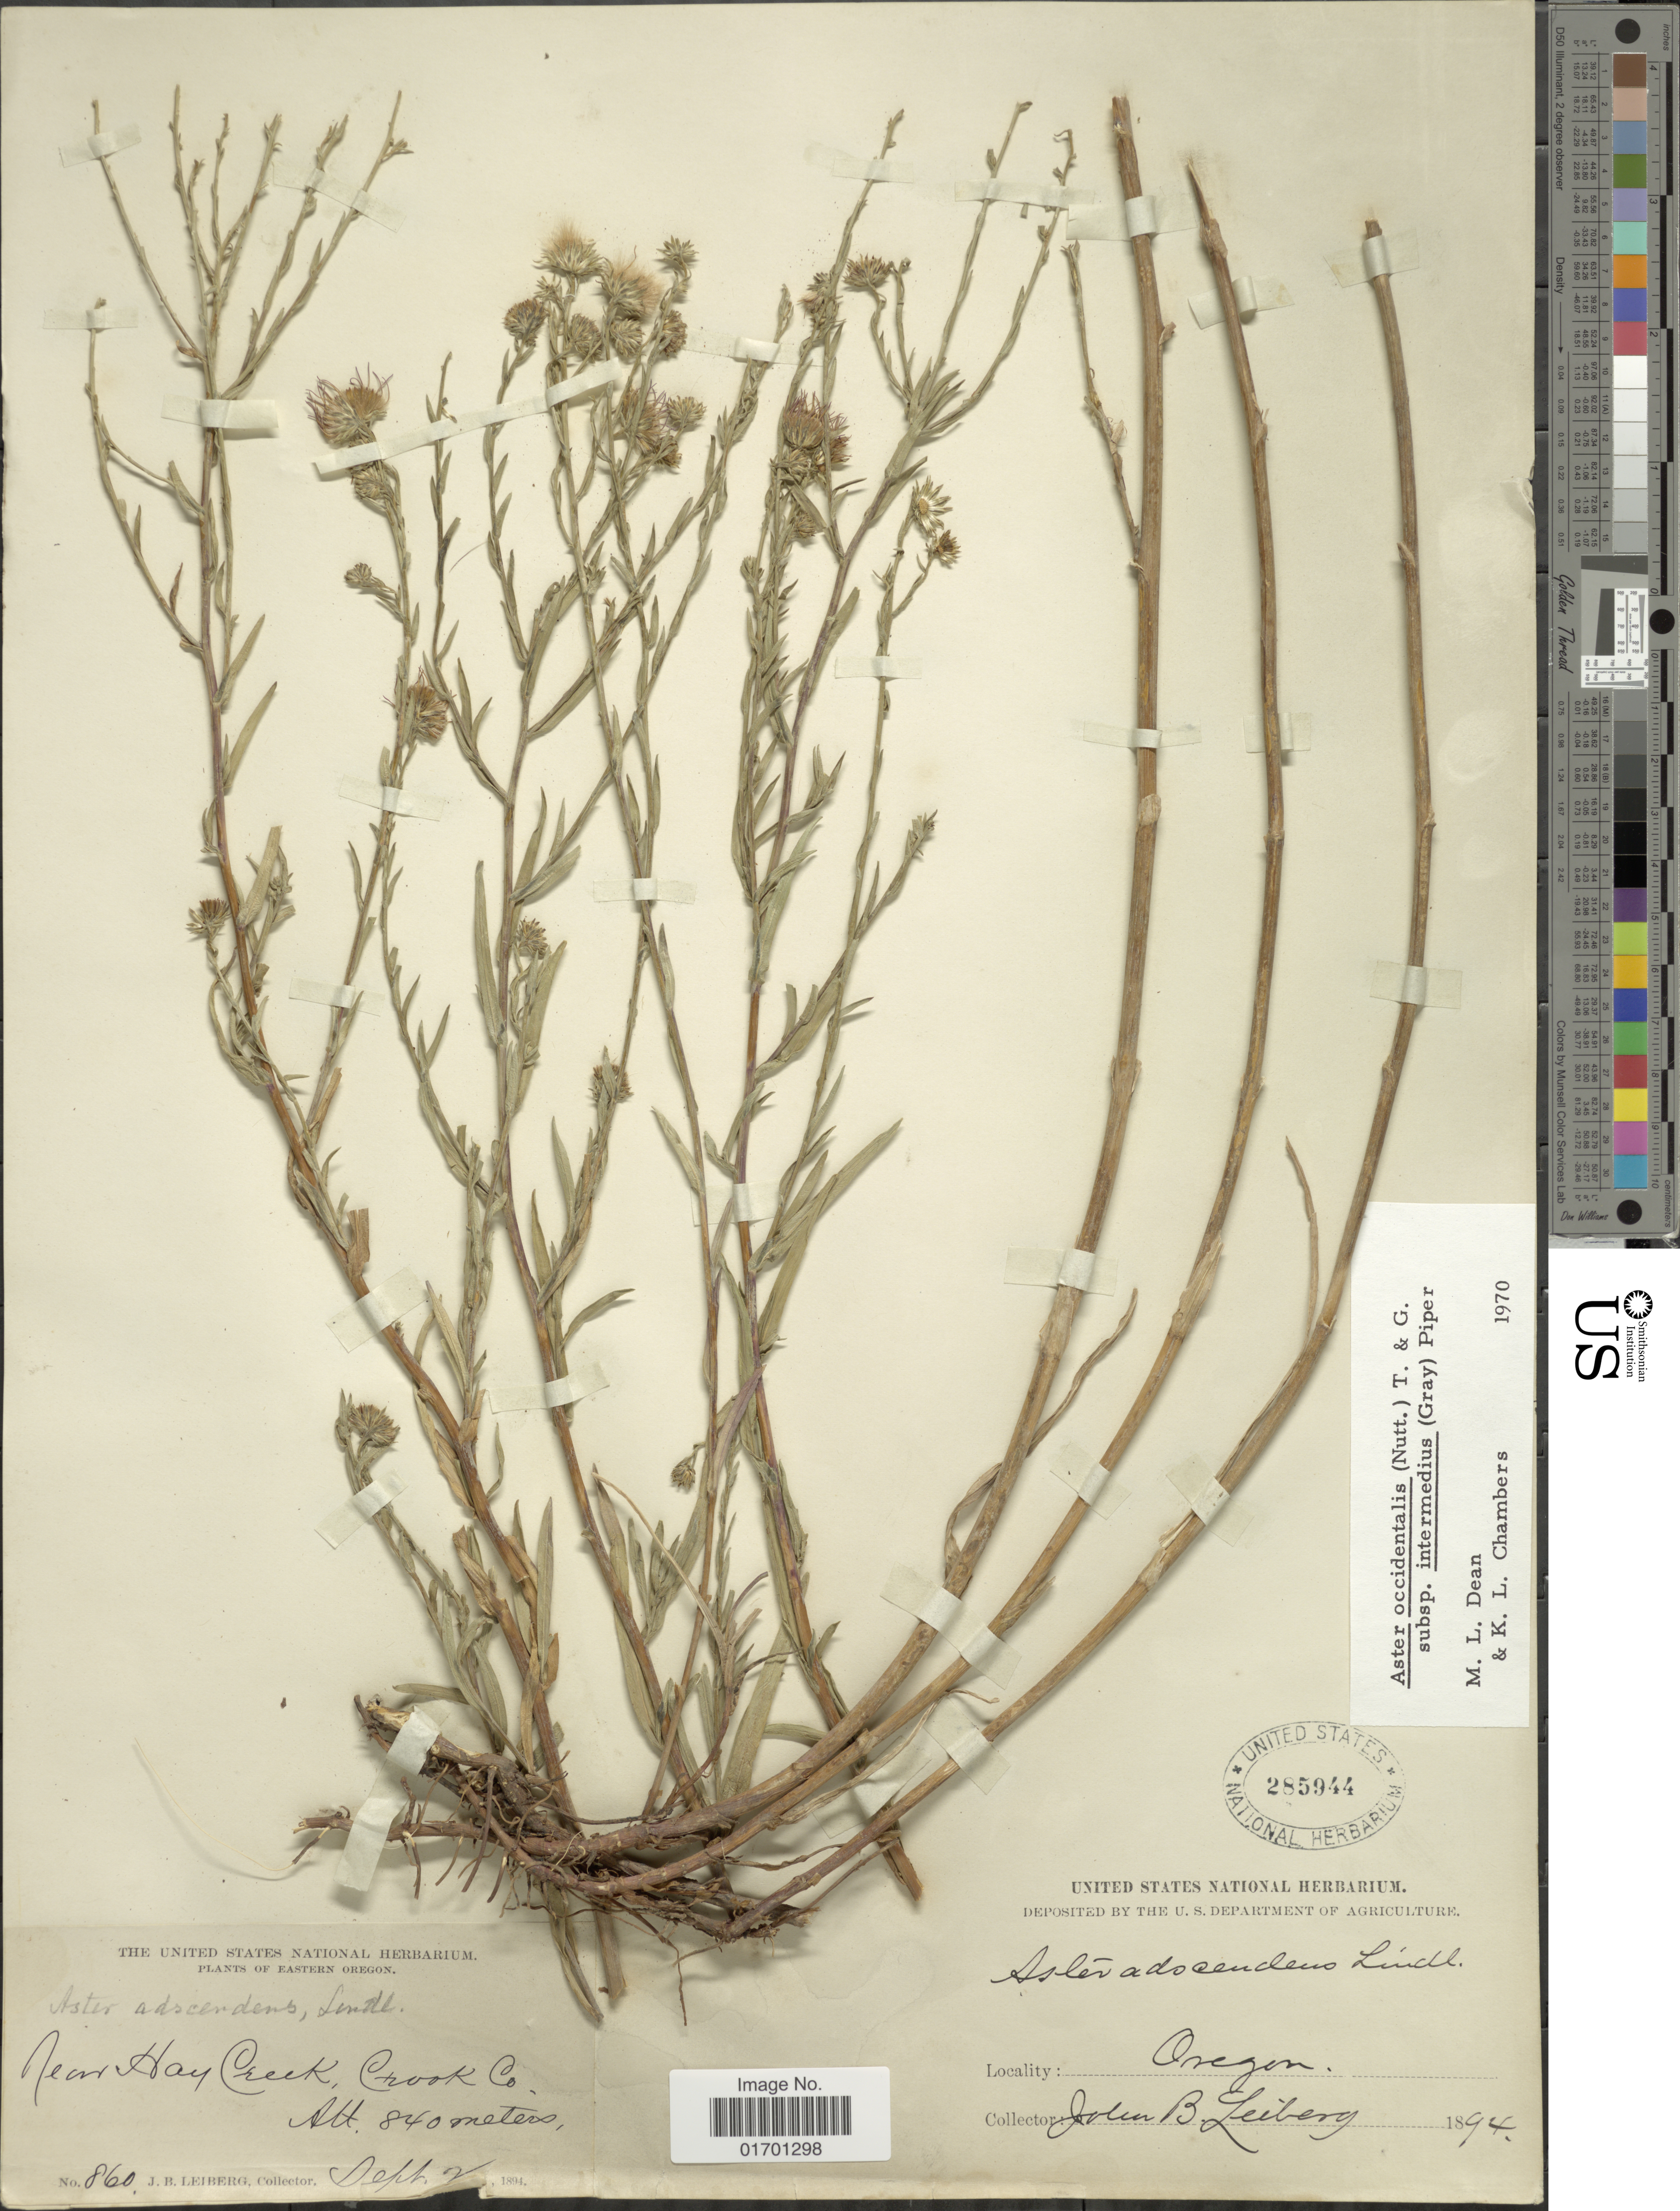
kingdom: Plantae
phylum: Tracheophyta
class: Magnoliopsida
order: Asterales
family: Asteraceae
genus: Symphyotrichum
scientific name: Symphyotrichum spathulatum var. intermedium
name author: (A. Gray) G.L. Nesom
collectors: J. B. Leiberg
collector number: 860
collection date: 1894-09-02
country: United States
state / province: Oregon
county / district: Crook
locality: Eastern Oregon, near Hay Creek, Crook Co.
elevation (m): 840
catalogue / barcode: US 285944